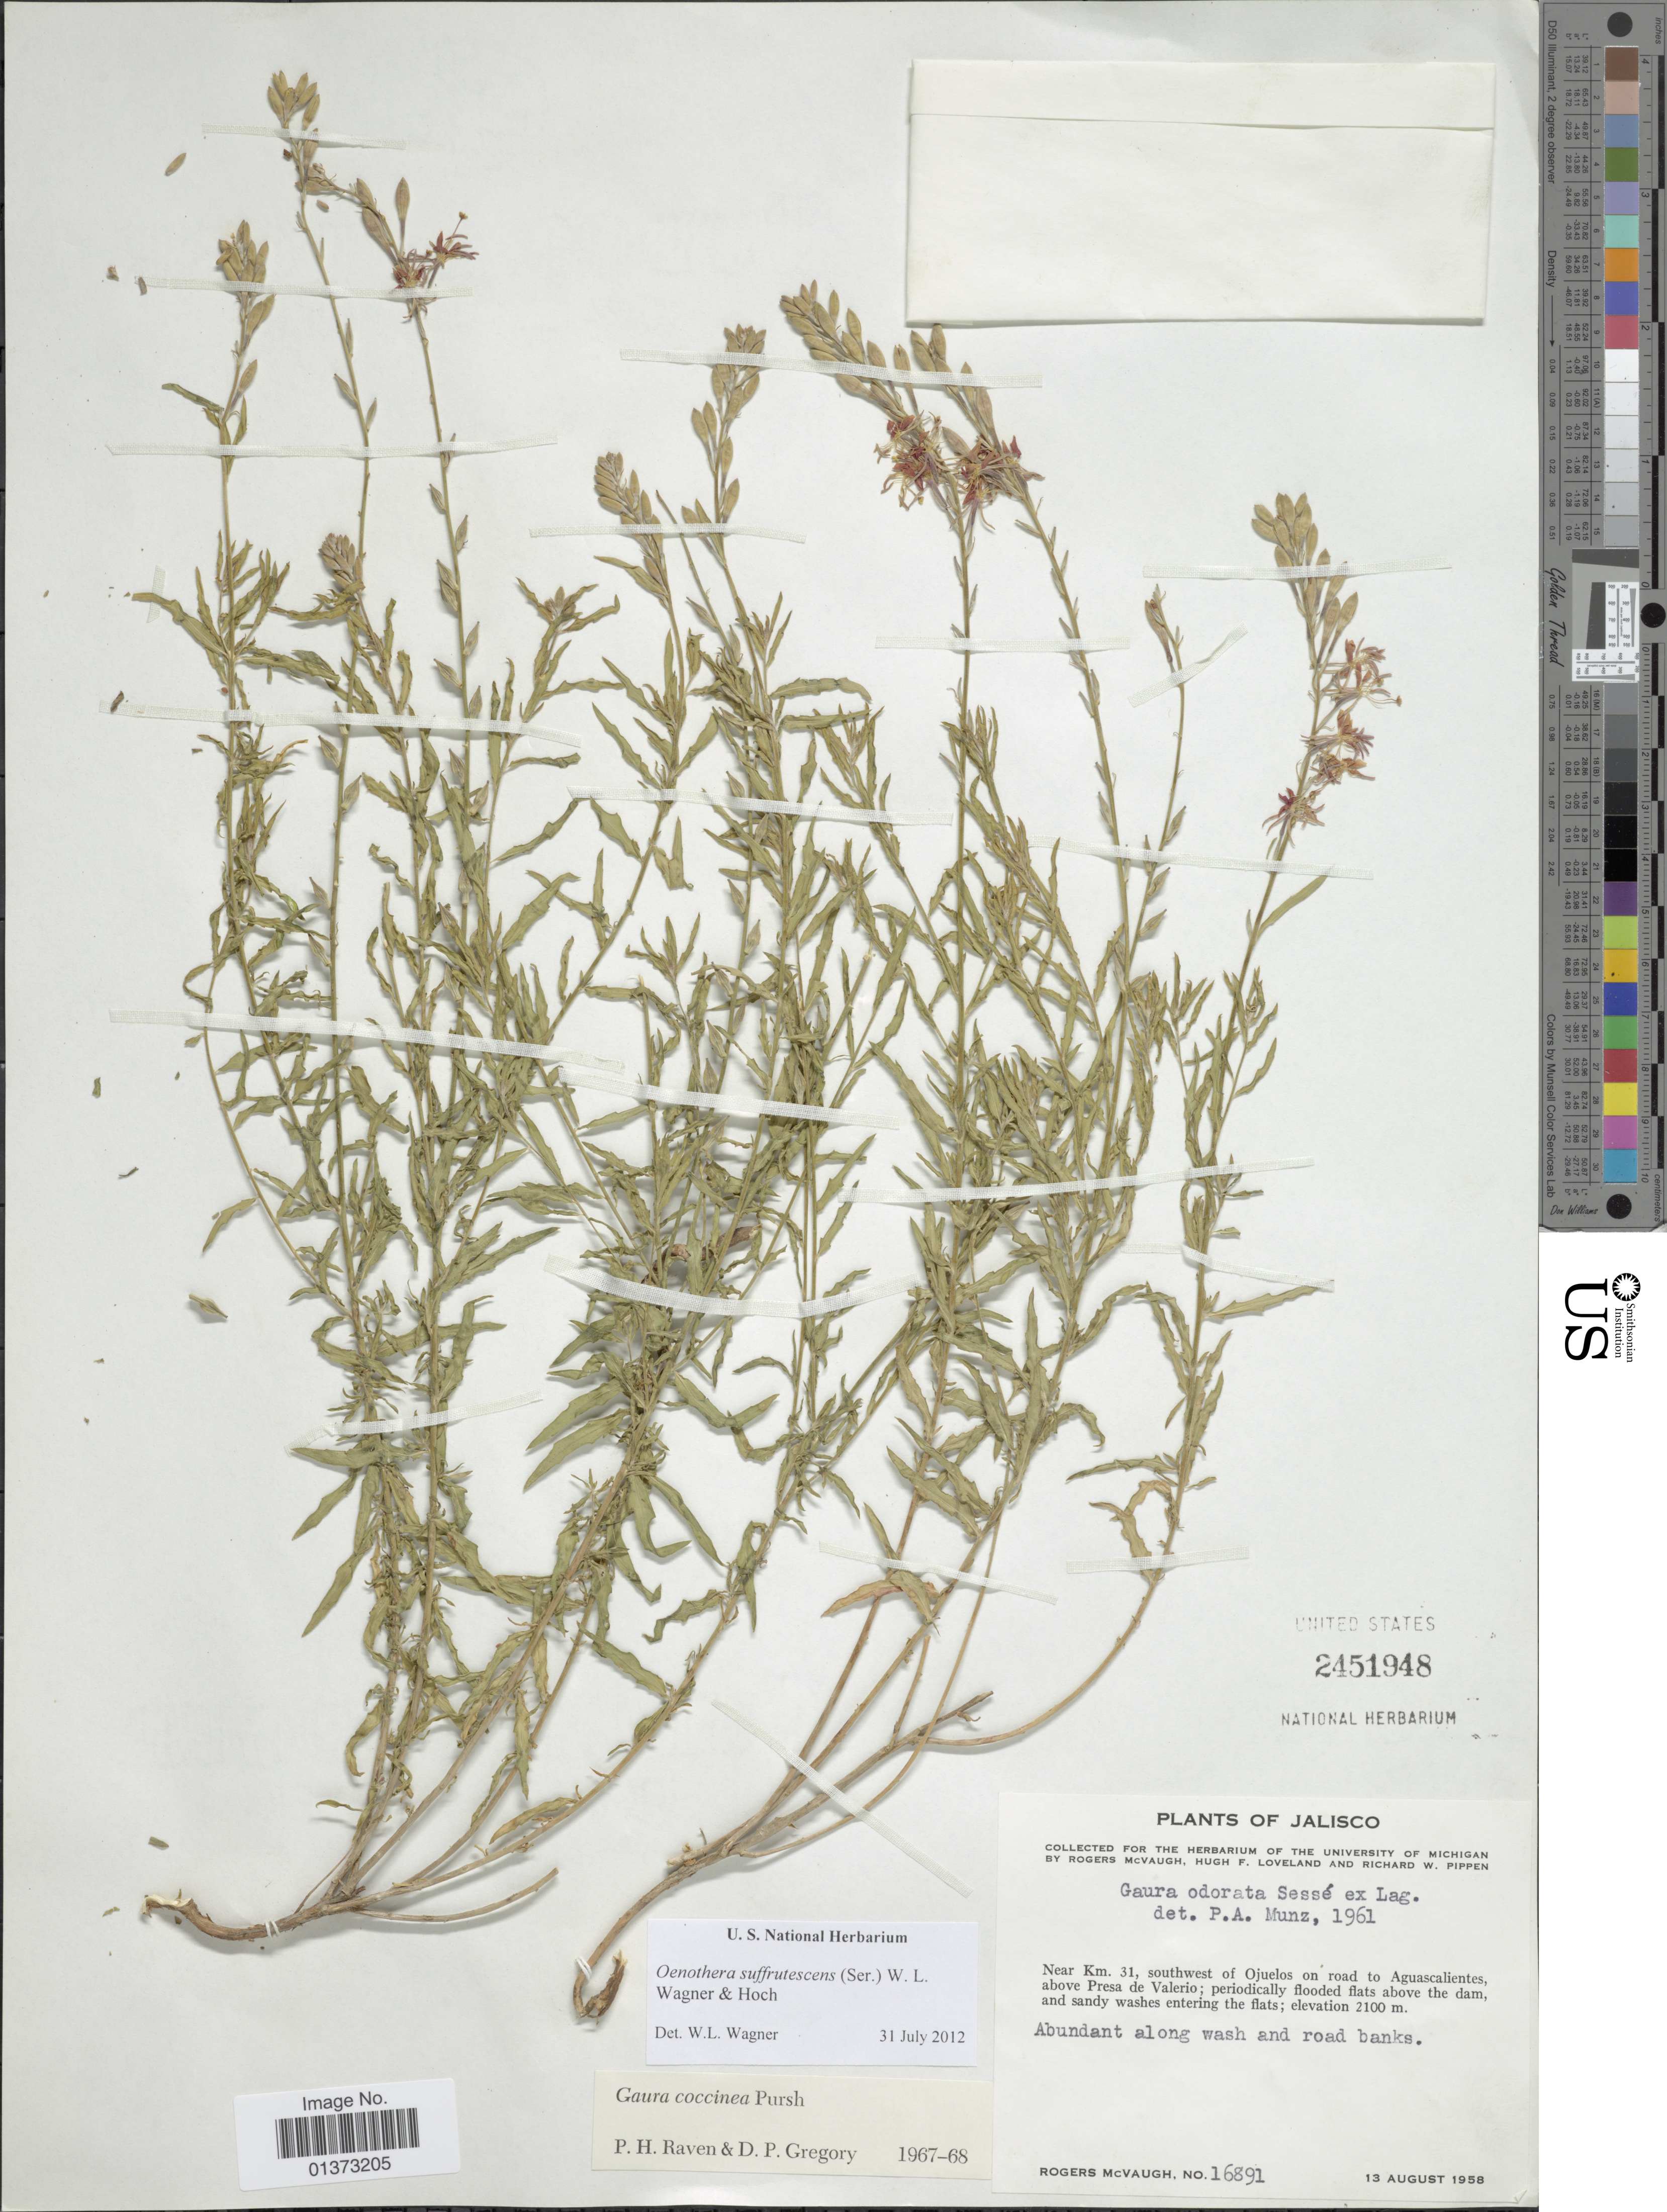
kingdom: Plantae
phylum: Tracheophyta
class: Magnoliopsida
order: Myrtales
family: Onagraceae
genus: Oenothera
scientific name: Oenothera suffrutescens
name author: (Ser.) W.L. Wagner & Hoch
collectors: R. McVaugh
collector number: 16891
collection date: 1958-08-13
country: Mexico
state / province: Jalisco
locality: Near km 31, southwest of Ojuelos on road to Aguascalientes, above Presa de Valerio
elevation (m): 2100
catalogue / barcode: US 2451948